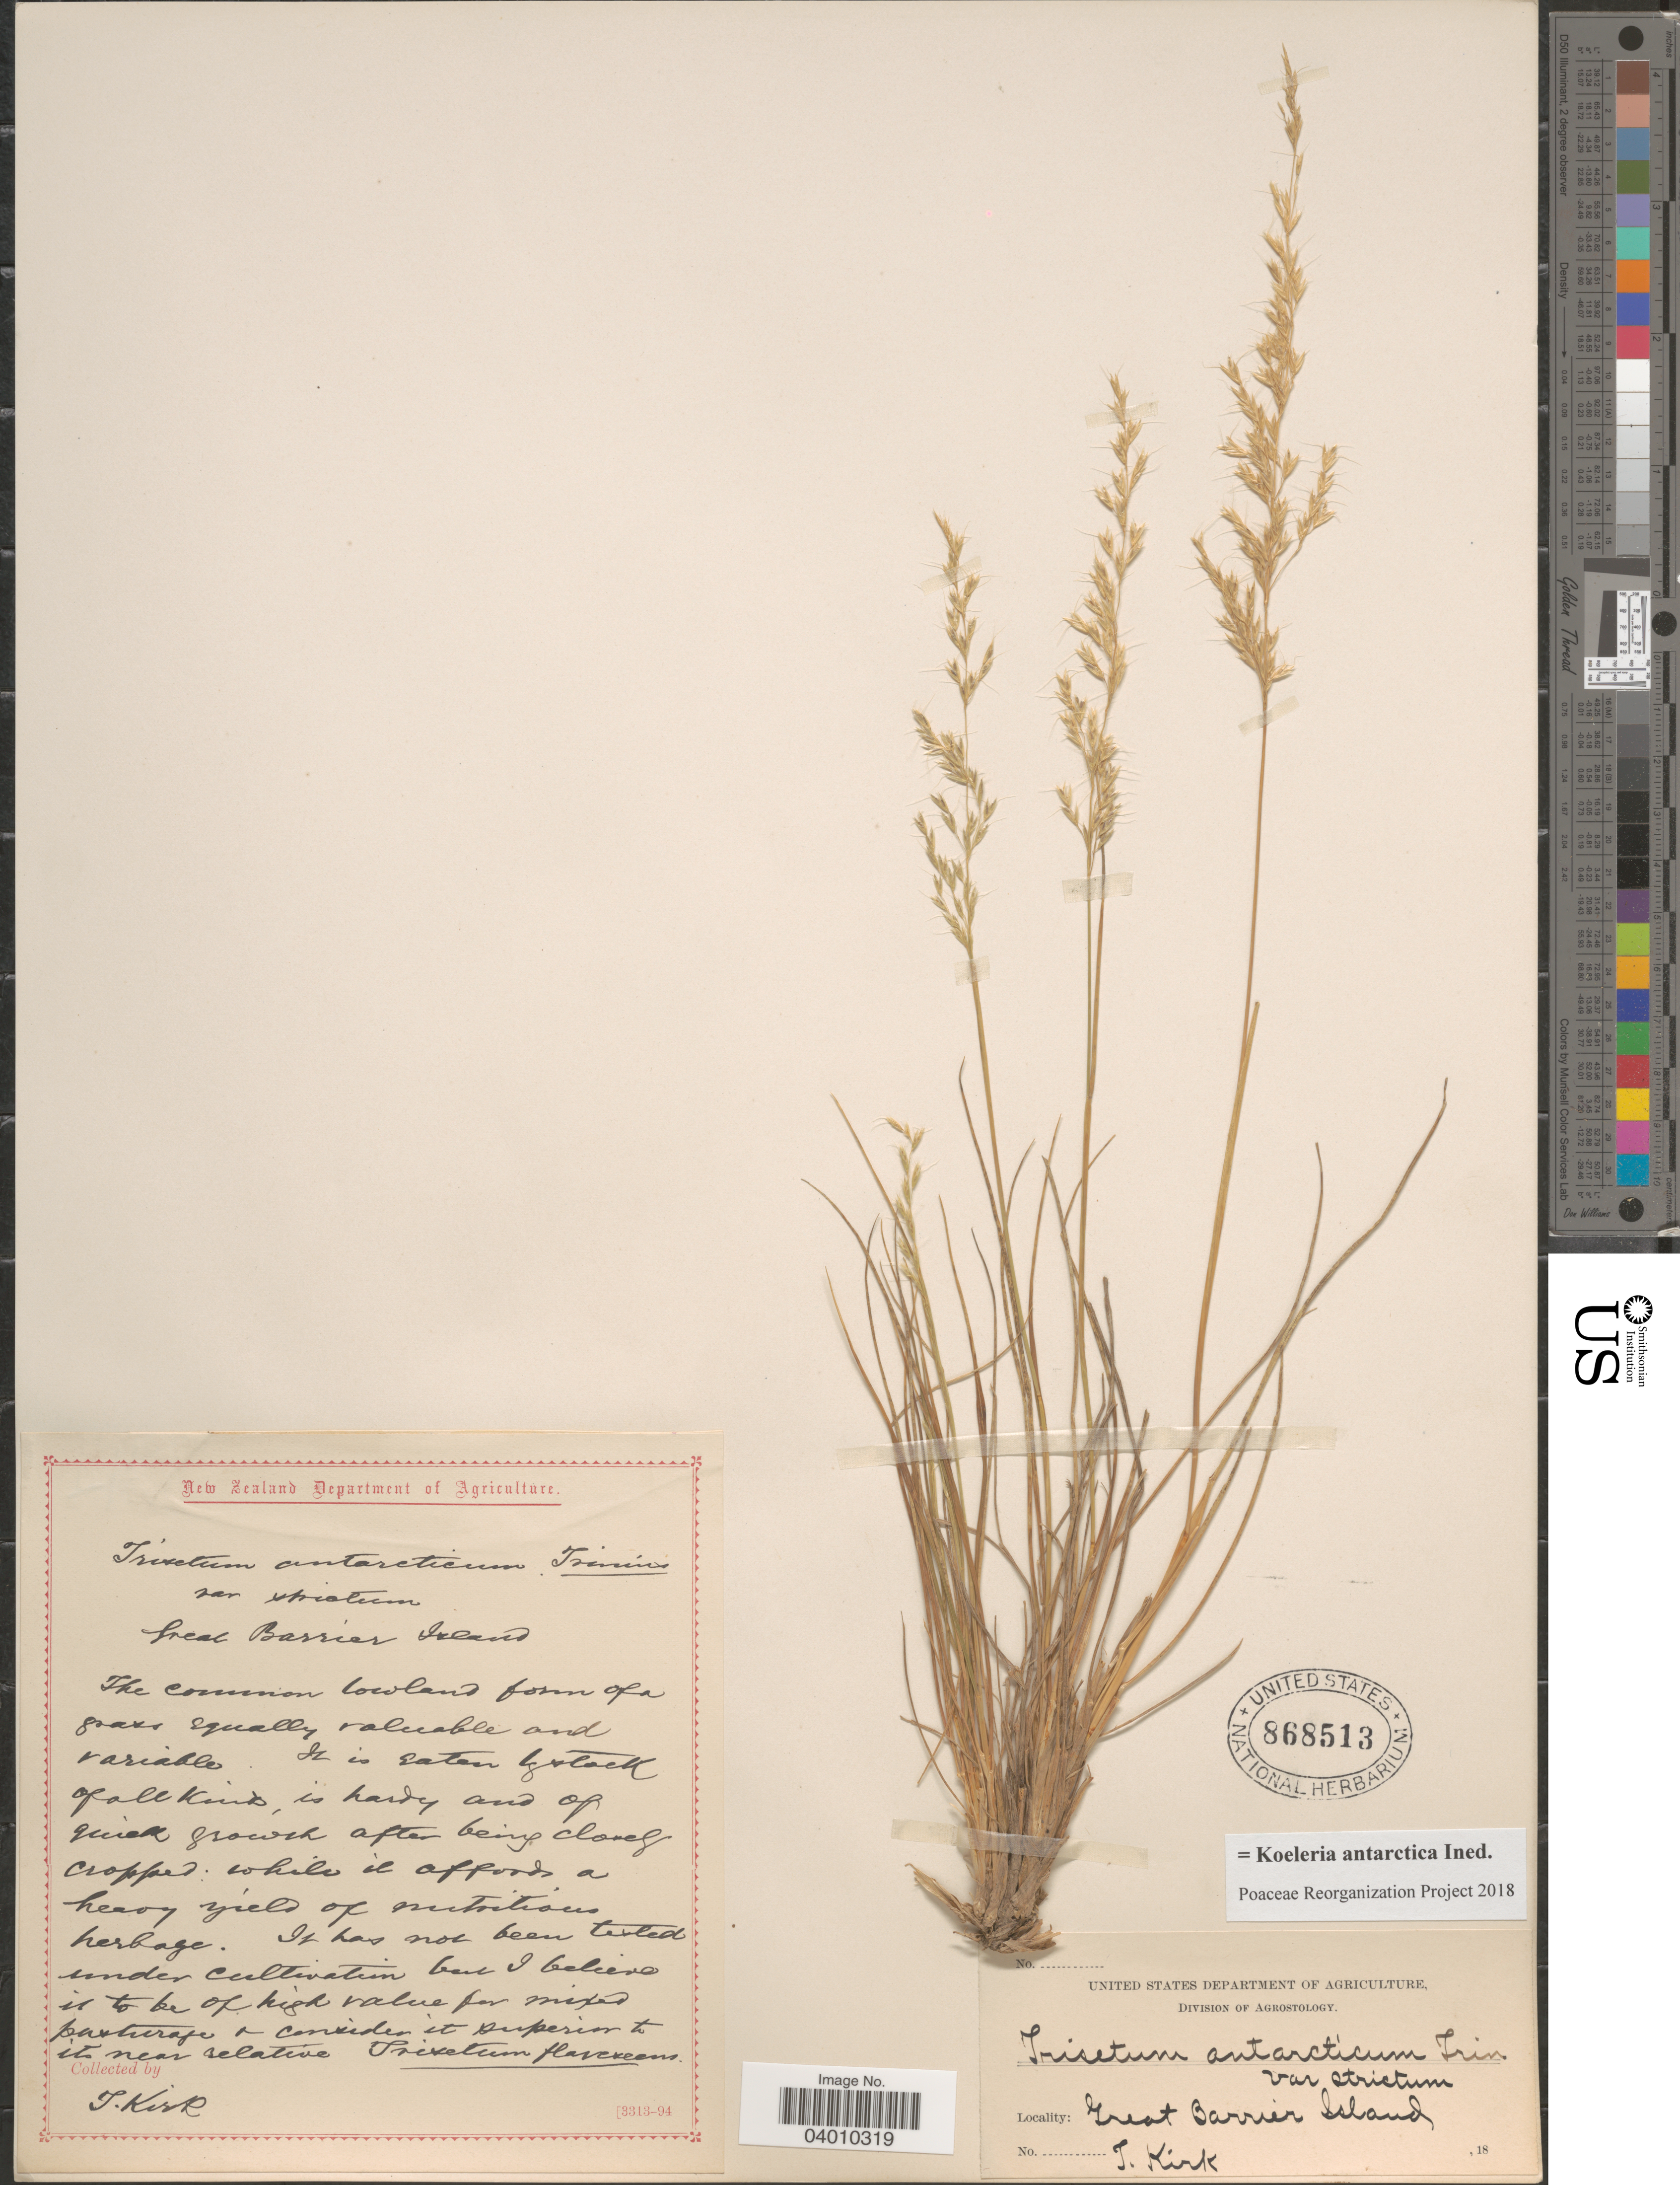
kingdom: Plantae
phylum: Tracheophyta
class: Liliopsida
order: Poales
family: Poaceae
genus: Koeleria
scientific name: Koeleria antarctica ined.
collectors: T. Kirk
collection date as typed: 18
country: New Zealand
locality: Great Barrier Island.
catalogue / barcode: US 868513